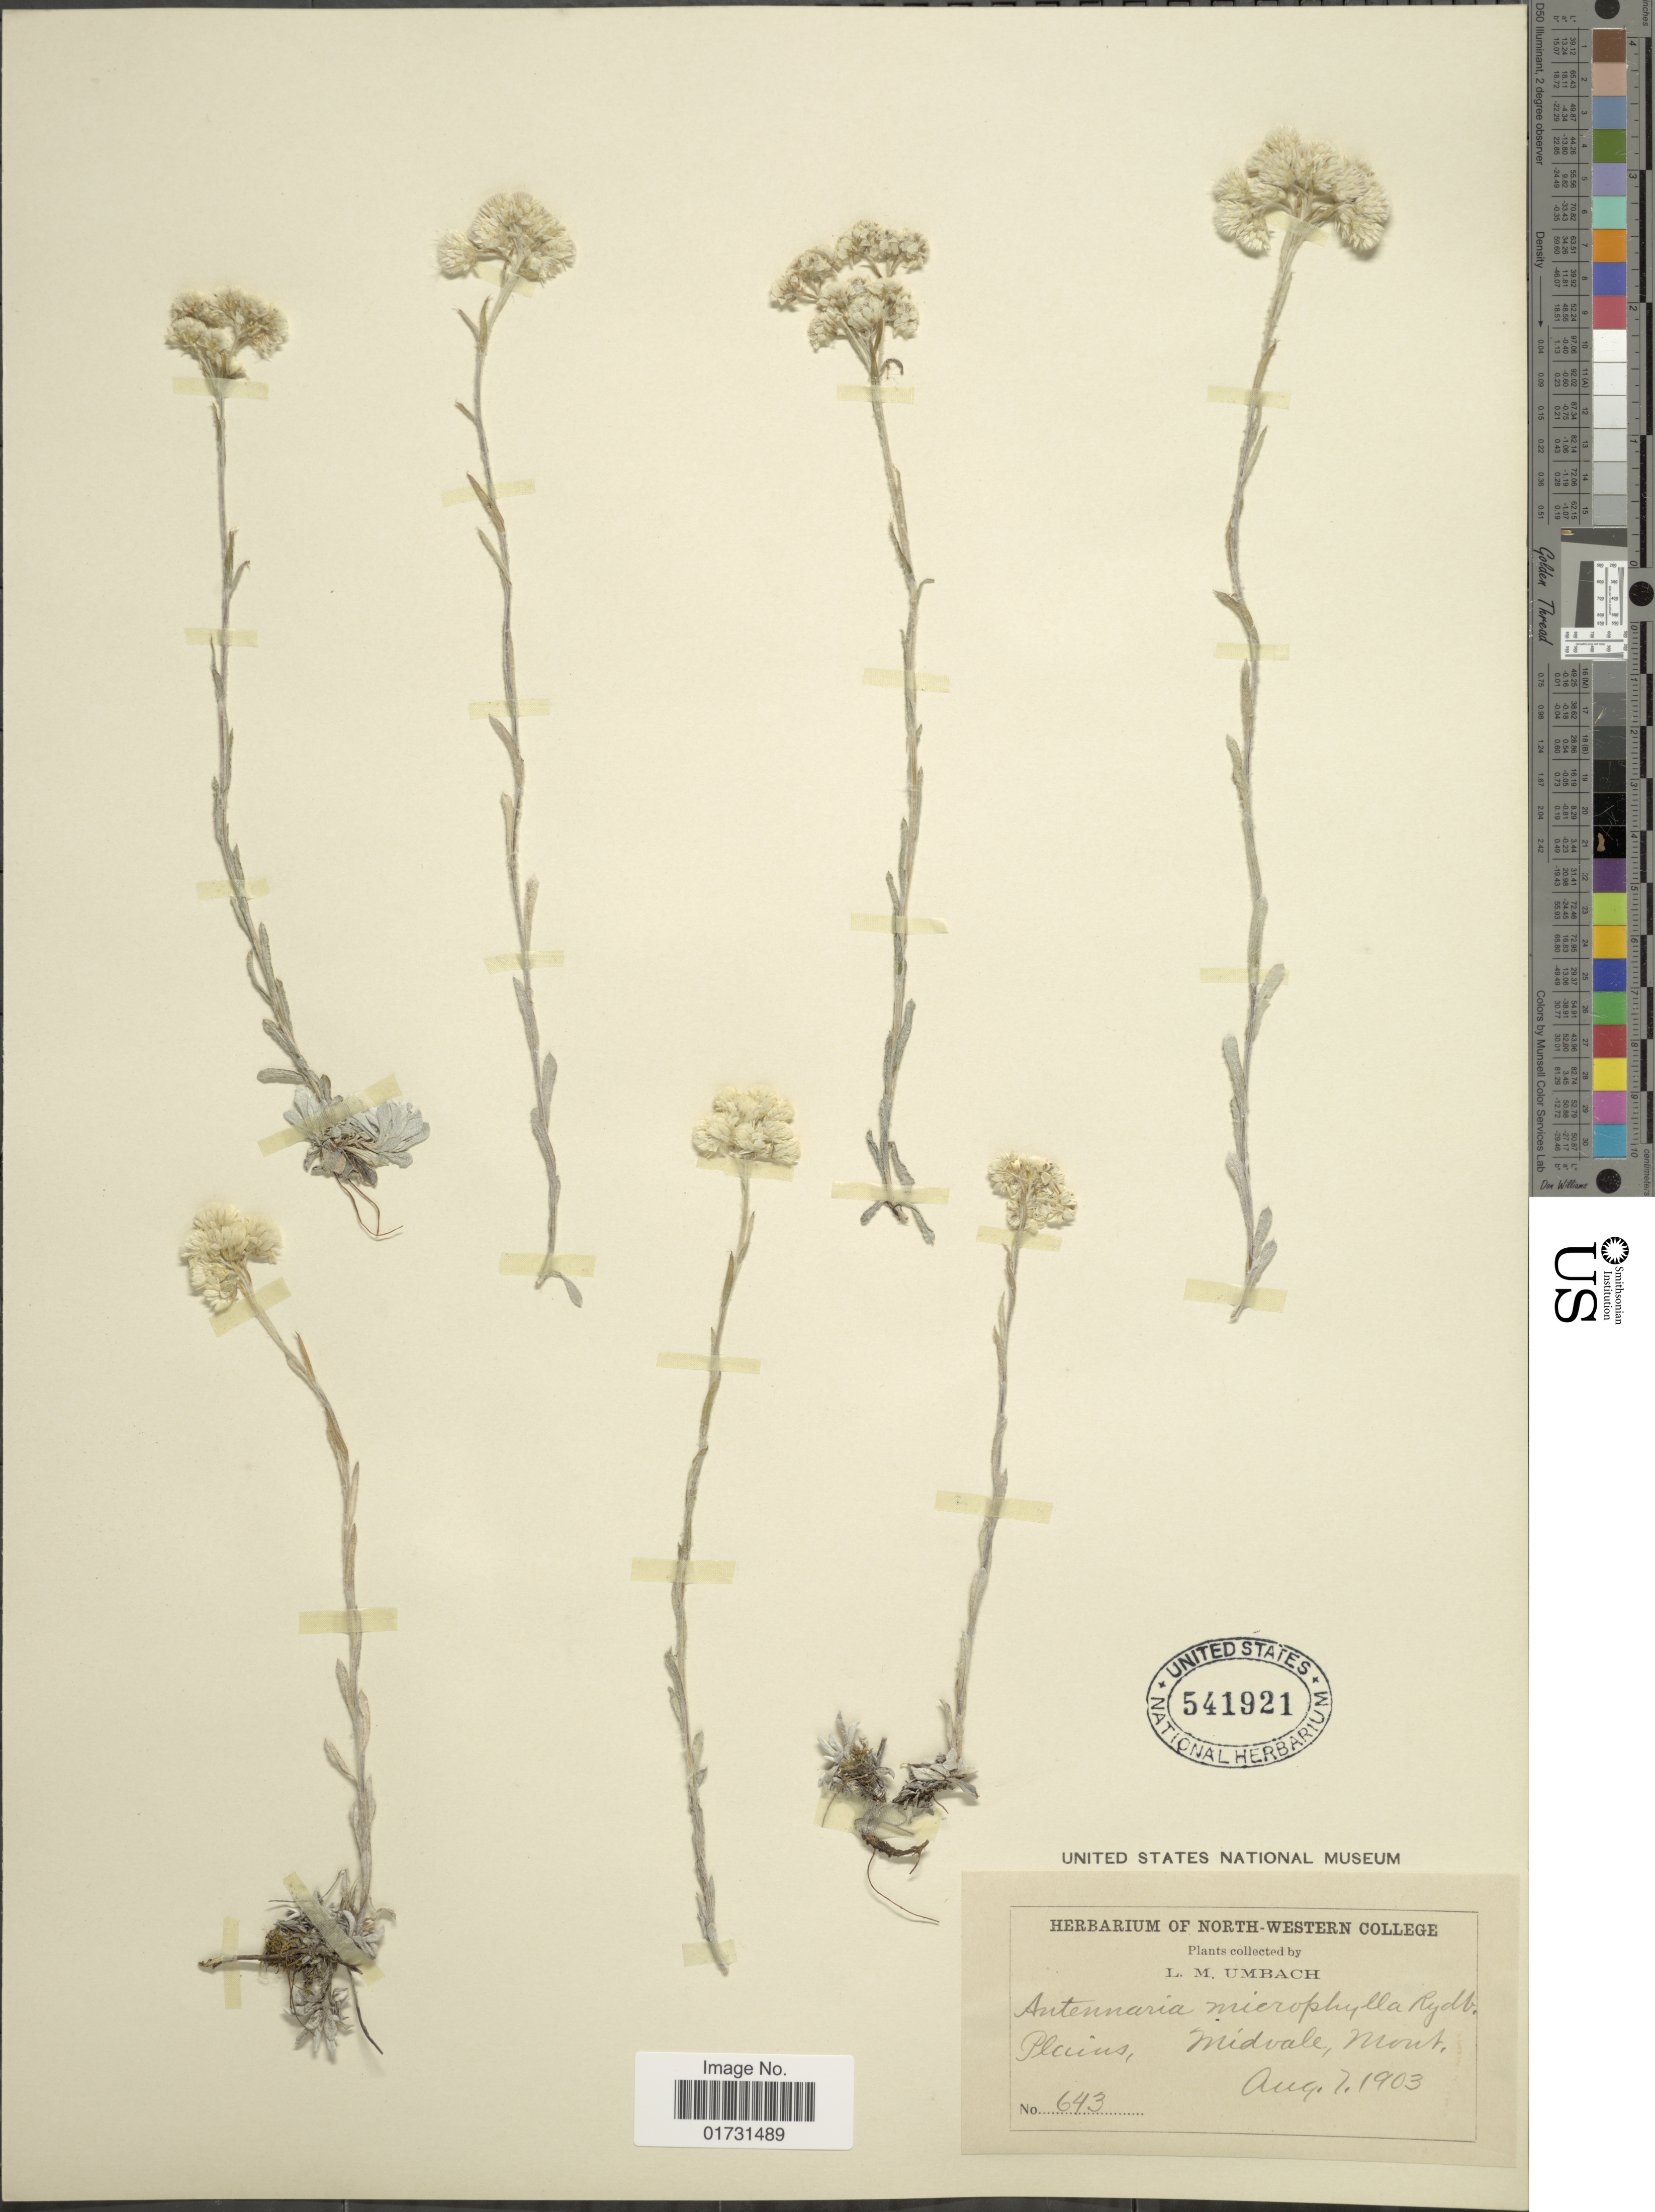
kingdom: Plantae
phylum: Tracheophyta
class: Magnoliopsida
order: Asterales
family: Asteraceae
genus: Antennaria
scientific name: Antennaria microphylla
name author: Rydb.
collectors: L. M. Umbach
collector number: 643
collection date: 1903-08-07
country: United States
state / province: Montana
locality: Plains, Midvale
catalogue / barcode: US 541921